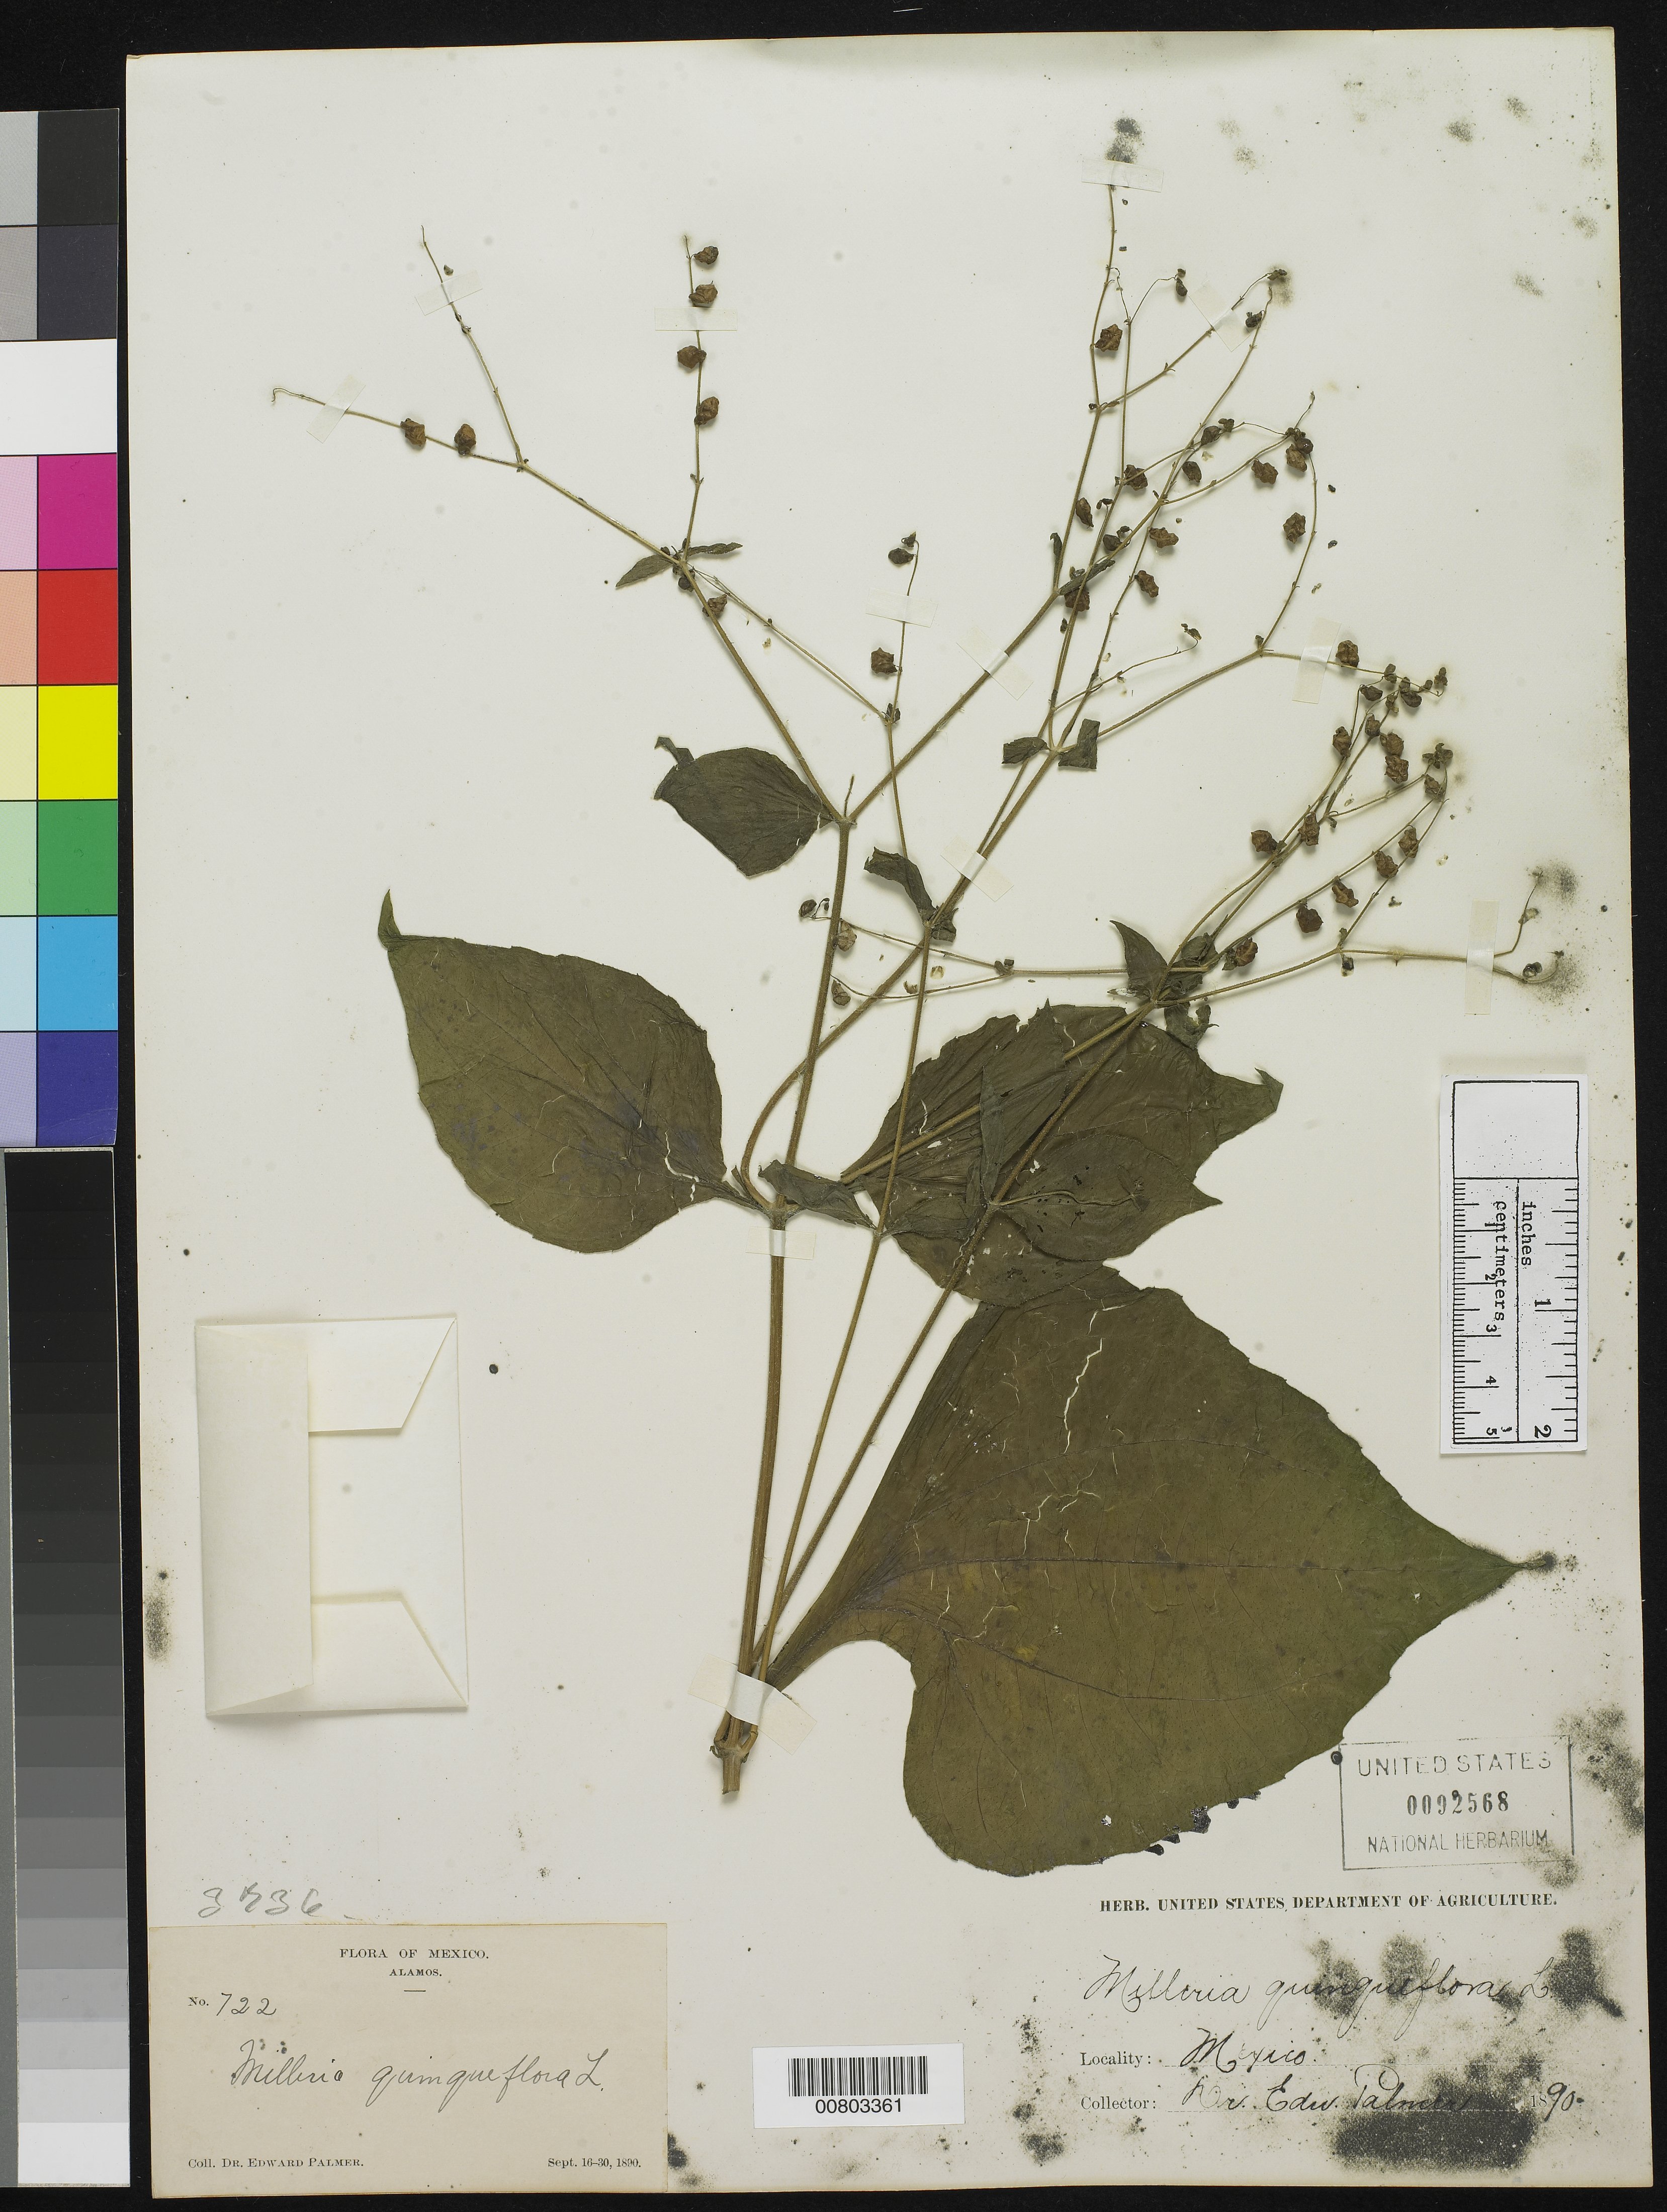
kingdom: Plantae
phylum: Tracheophyta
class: Magnoliopsida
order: Asterales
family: Asteraceae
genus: Milleria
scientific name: Milleria quinqueflora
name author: L.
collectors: E. Palmer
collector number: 722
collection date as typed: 16 Sep 1890 to 30 Sep 1890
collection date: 1890-09-16/1890-09-30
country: Mexico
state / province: Sonora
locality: Alamos, Sonora.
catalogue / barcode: US 92568